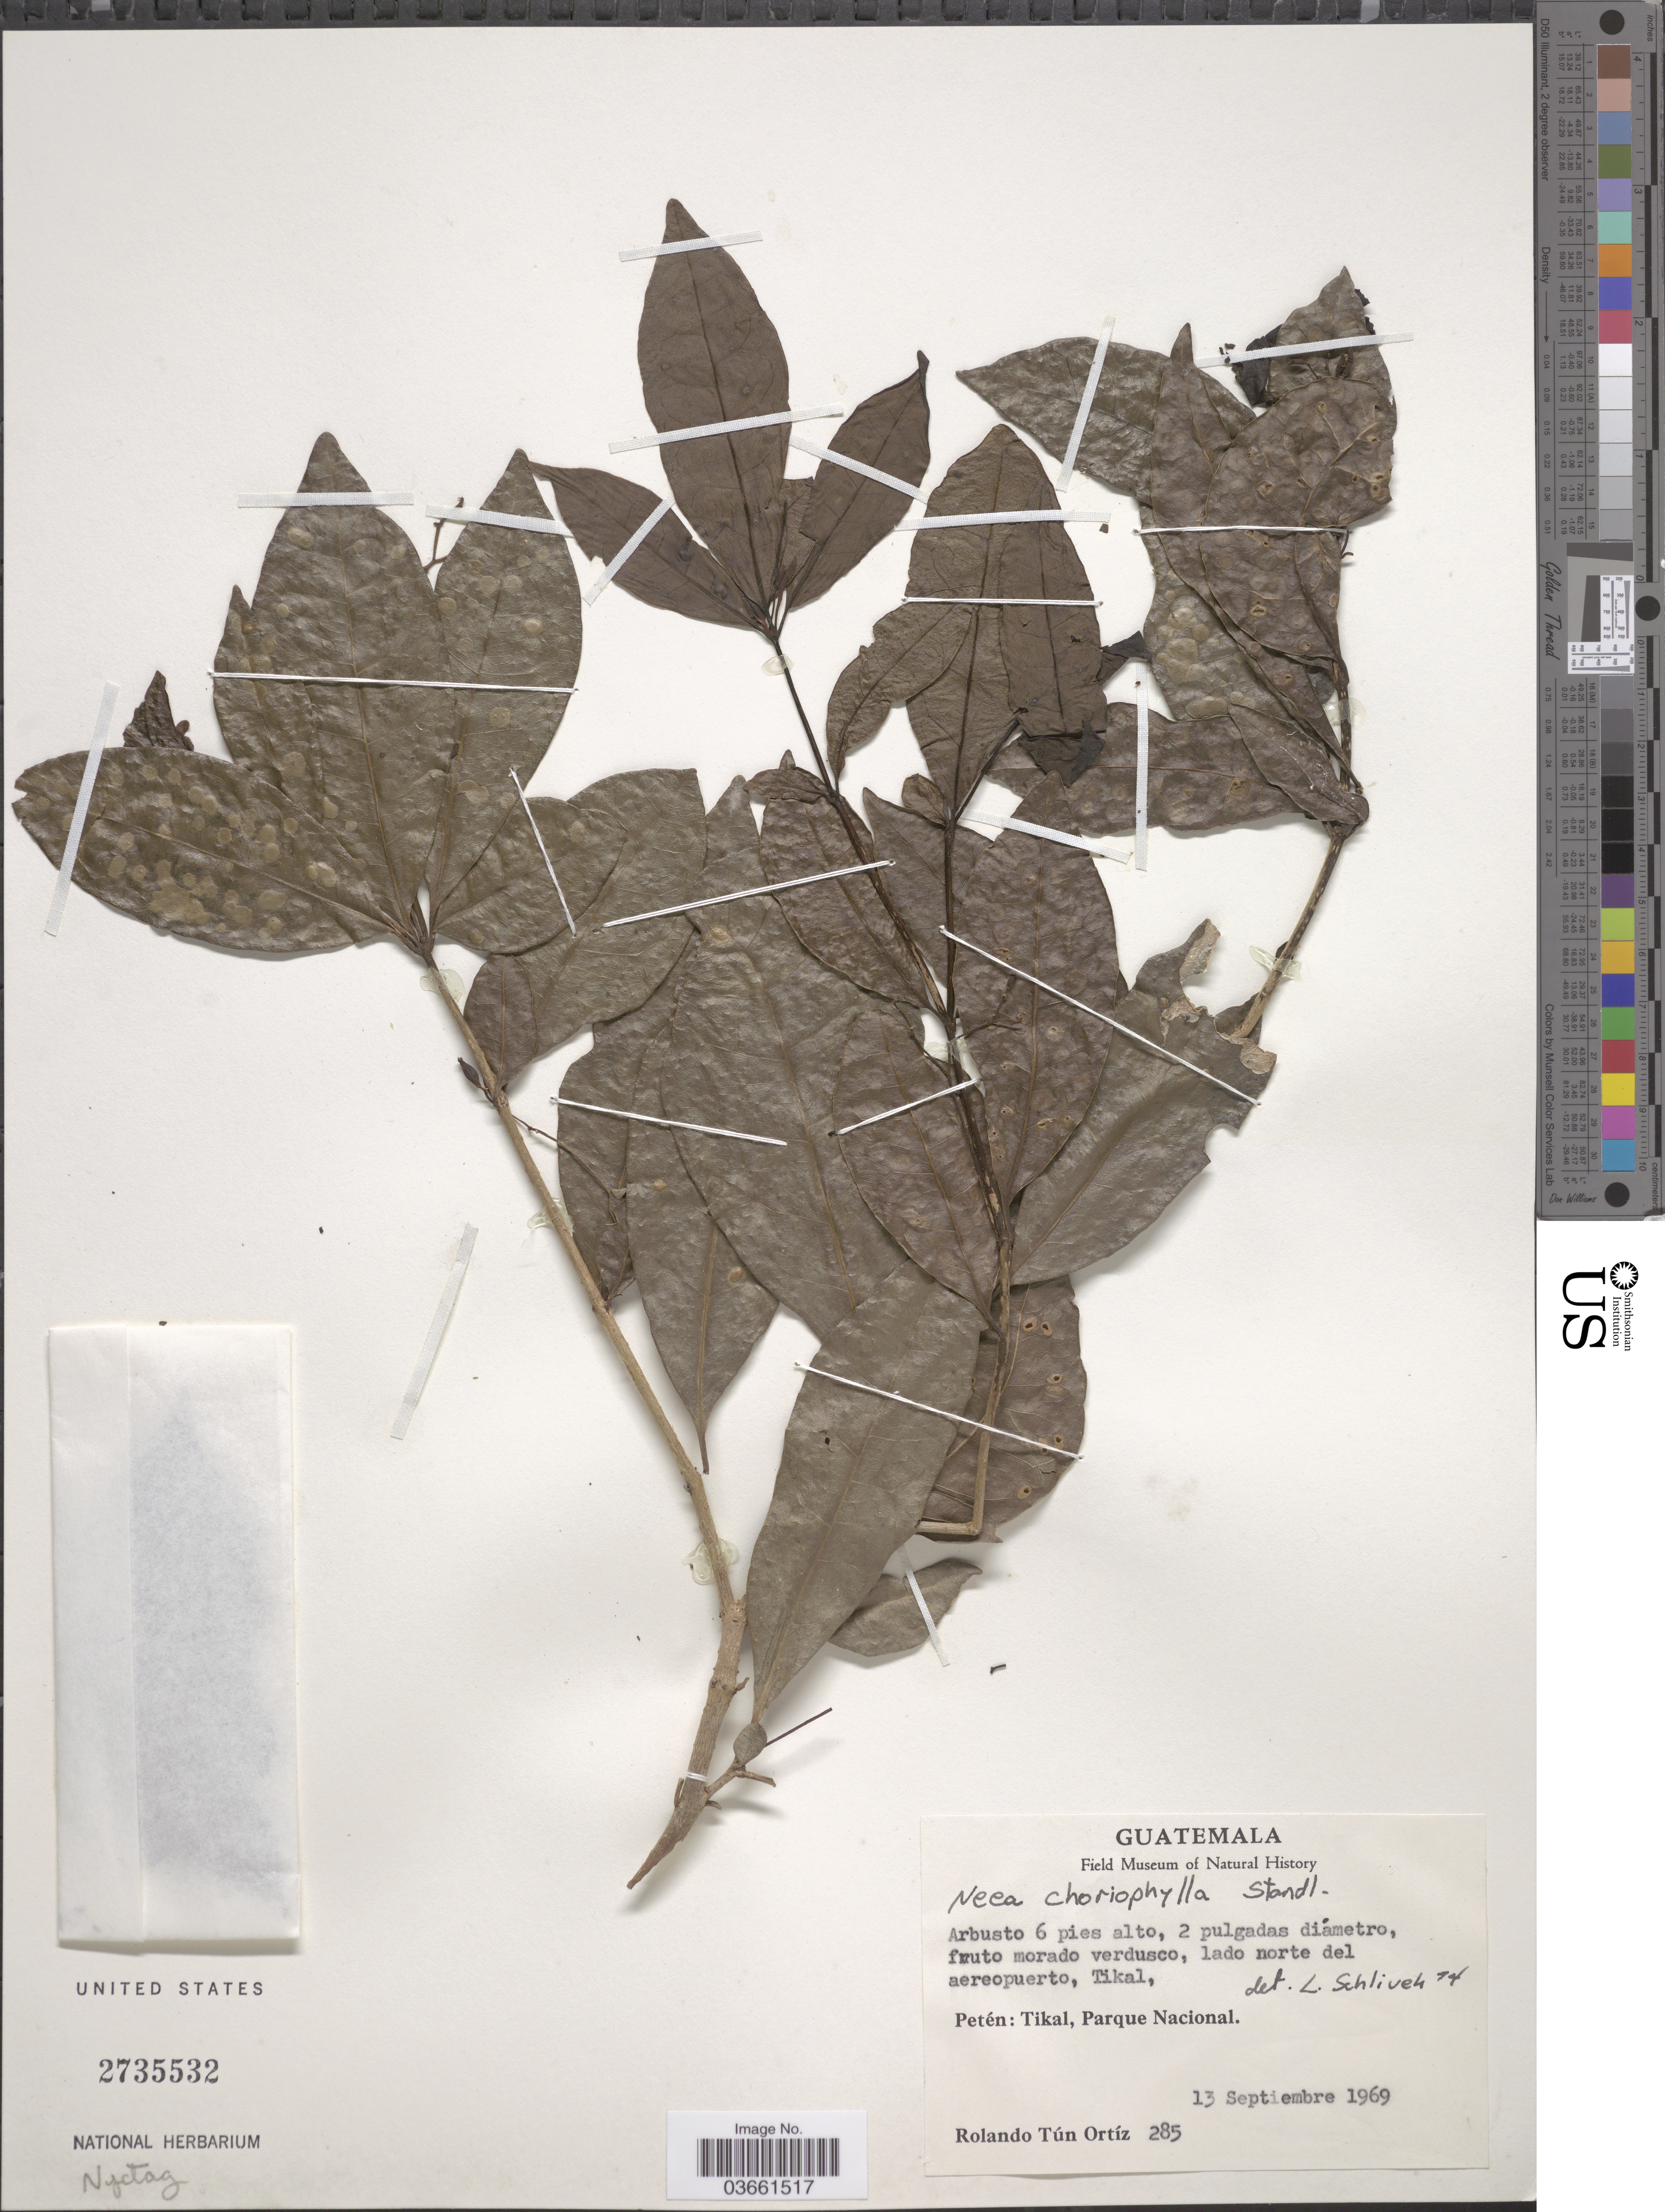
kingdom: Plantae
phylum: Tracheophyta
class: Magnoliopsida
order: Caryophyllales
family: Nyctaginaceae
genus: Neea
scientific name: Neea choriophylla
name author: Standl.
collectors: R. Ortiz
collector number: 285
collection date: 1969-09-13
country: Guatemala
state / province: El Petén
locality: Lado norte del aeropuerto, Tikal. Petén: Parque Nacional.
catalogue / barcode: US 2735532